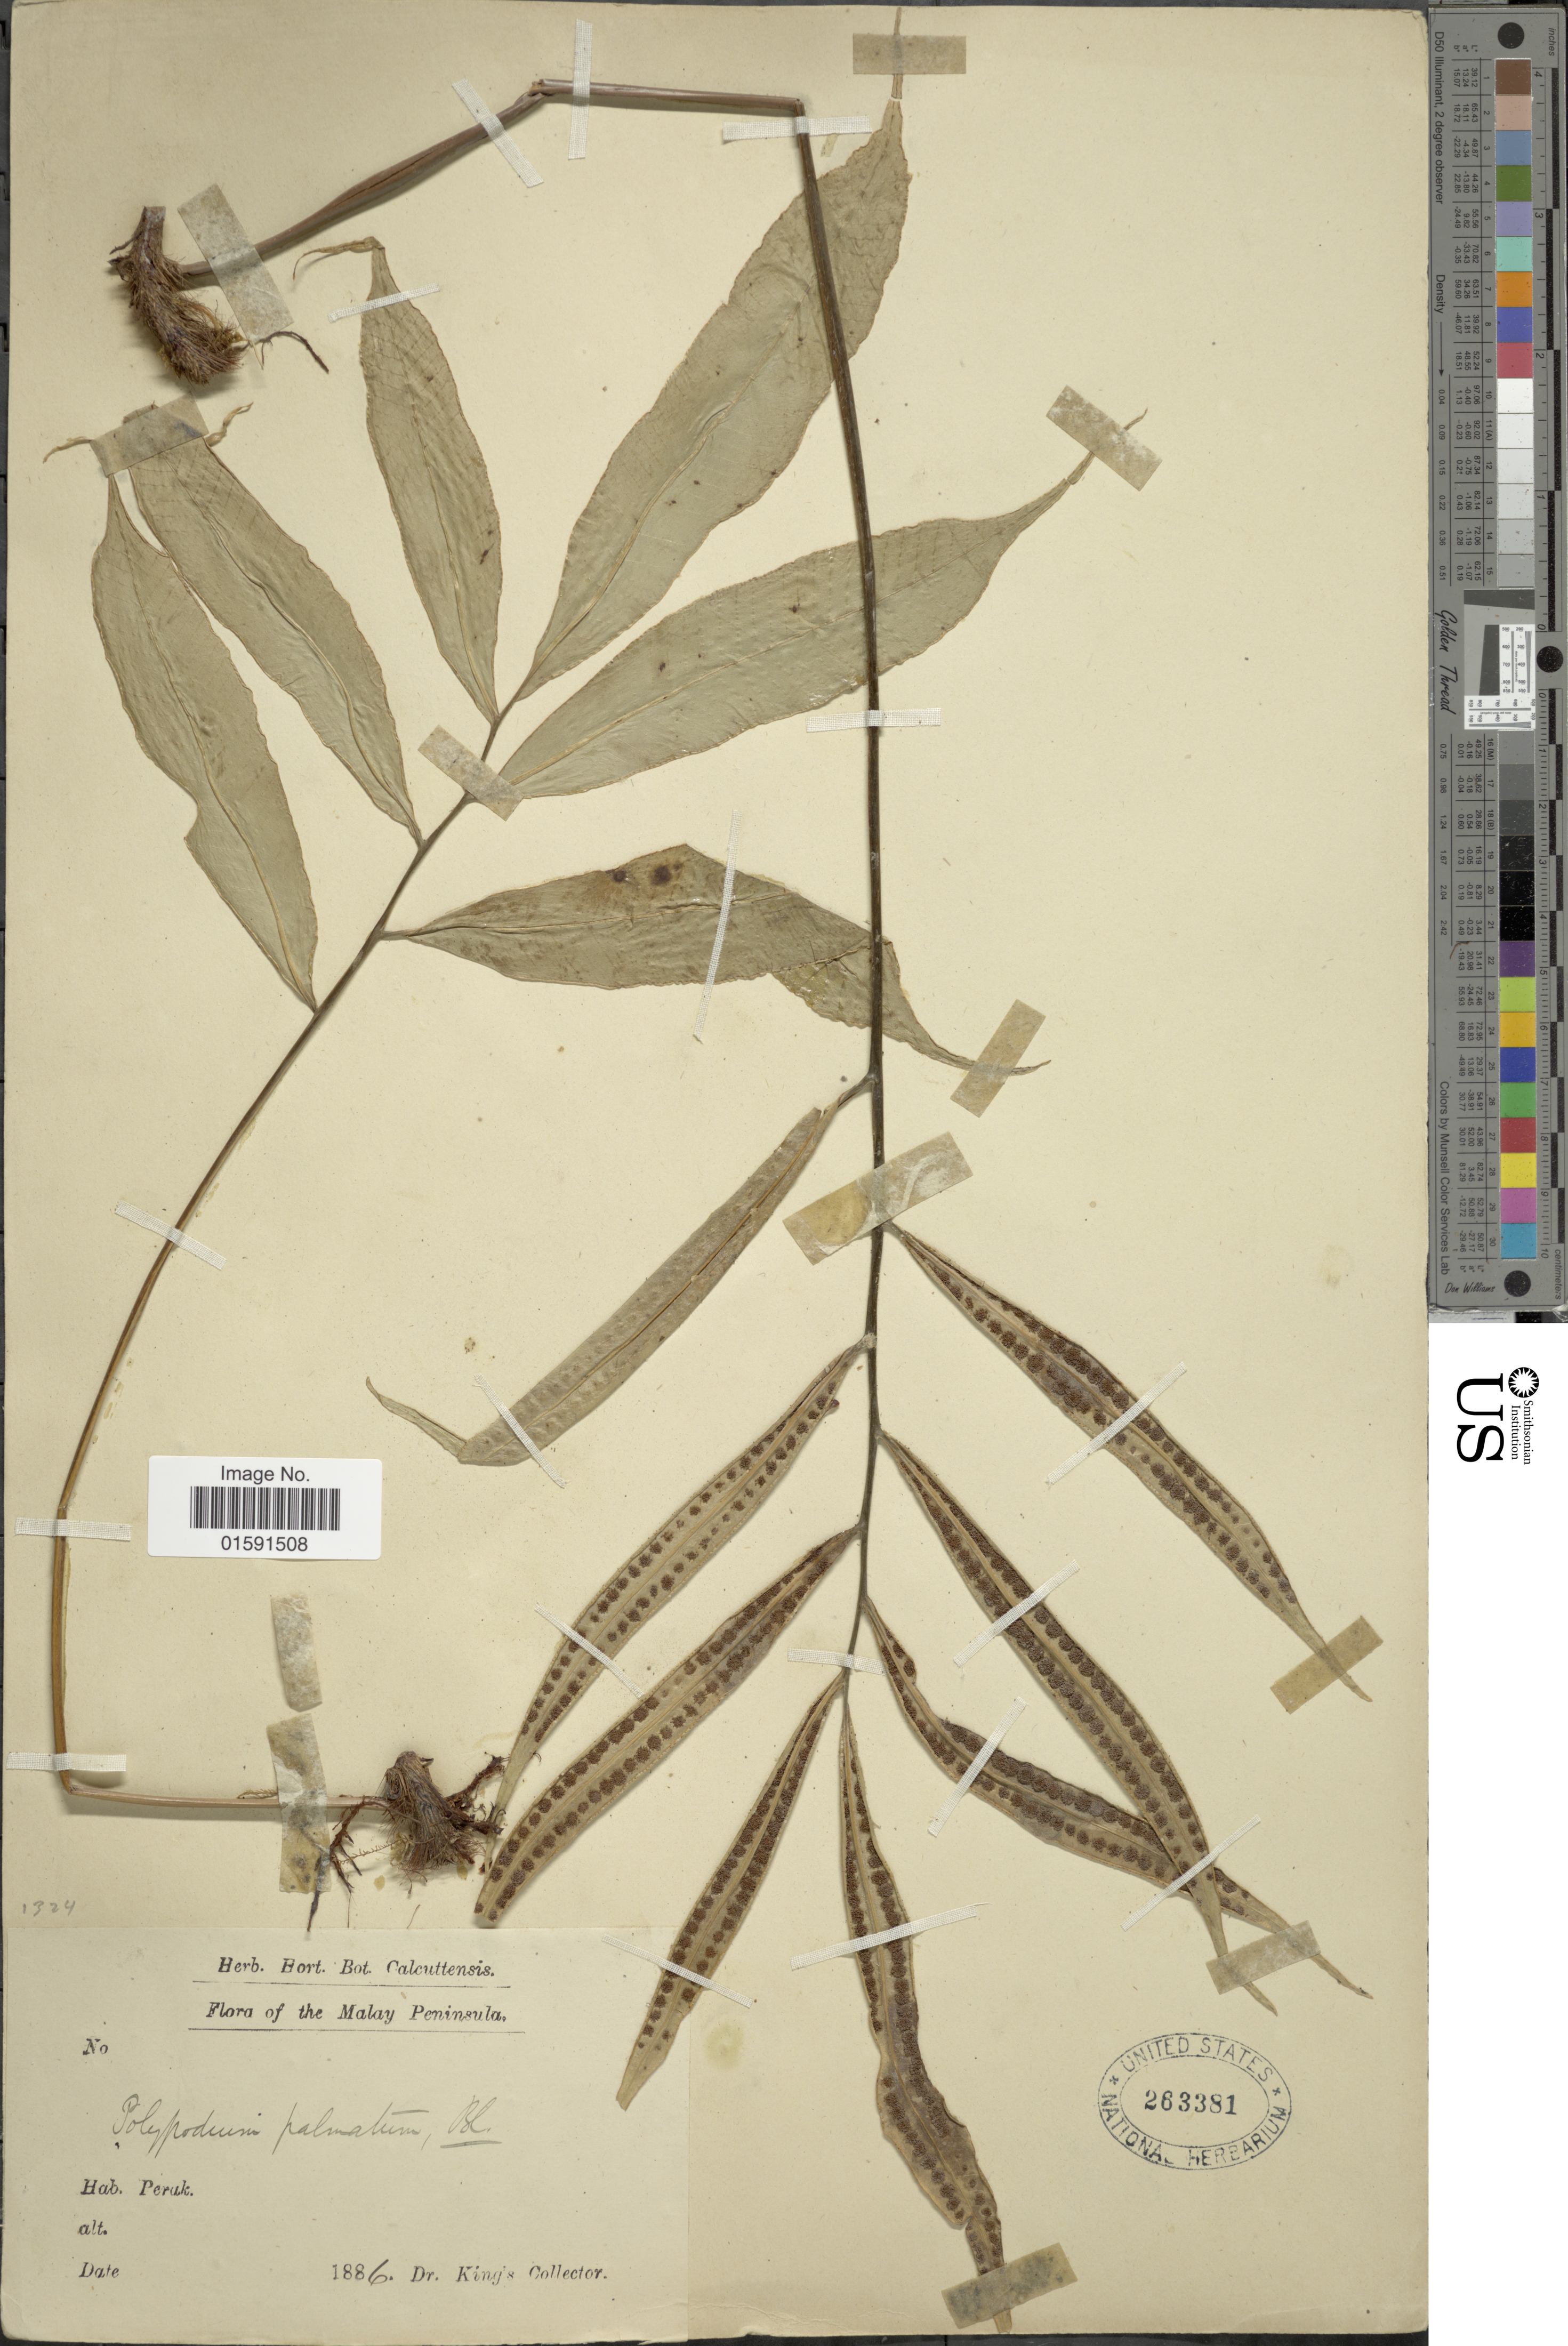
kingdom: Plantae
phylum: Tracheophyta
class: Polypodiopsida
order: Polypodiales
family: Polypodiaceae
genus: Selliguea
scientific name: Selliguea taeniata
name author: Parris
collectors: Dr. King's collector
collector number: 1324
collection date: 1886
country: Malaysia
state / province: Perak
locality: The Malay Peninsula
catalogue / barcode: US 263381